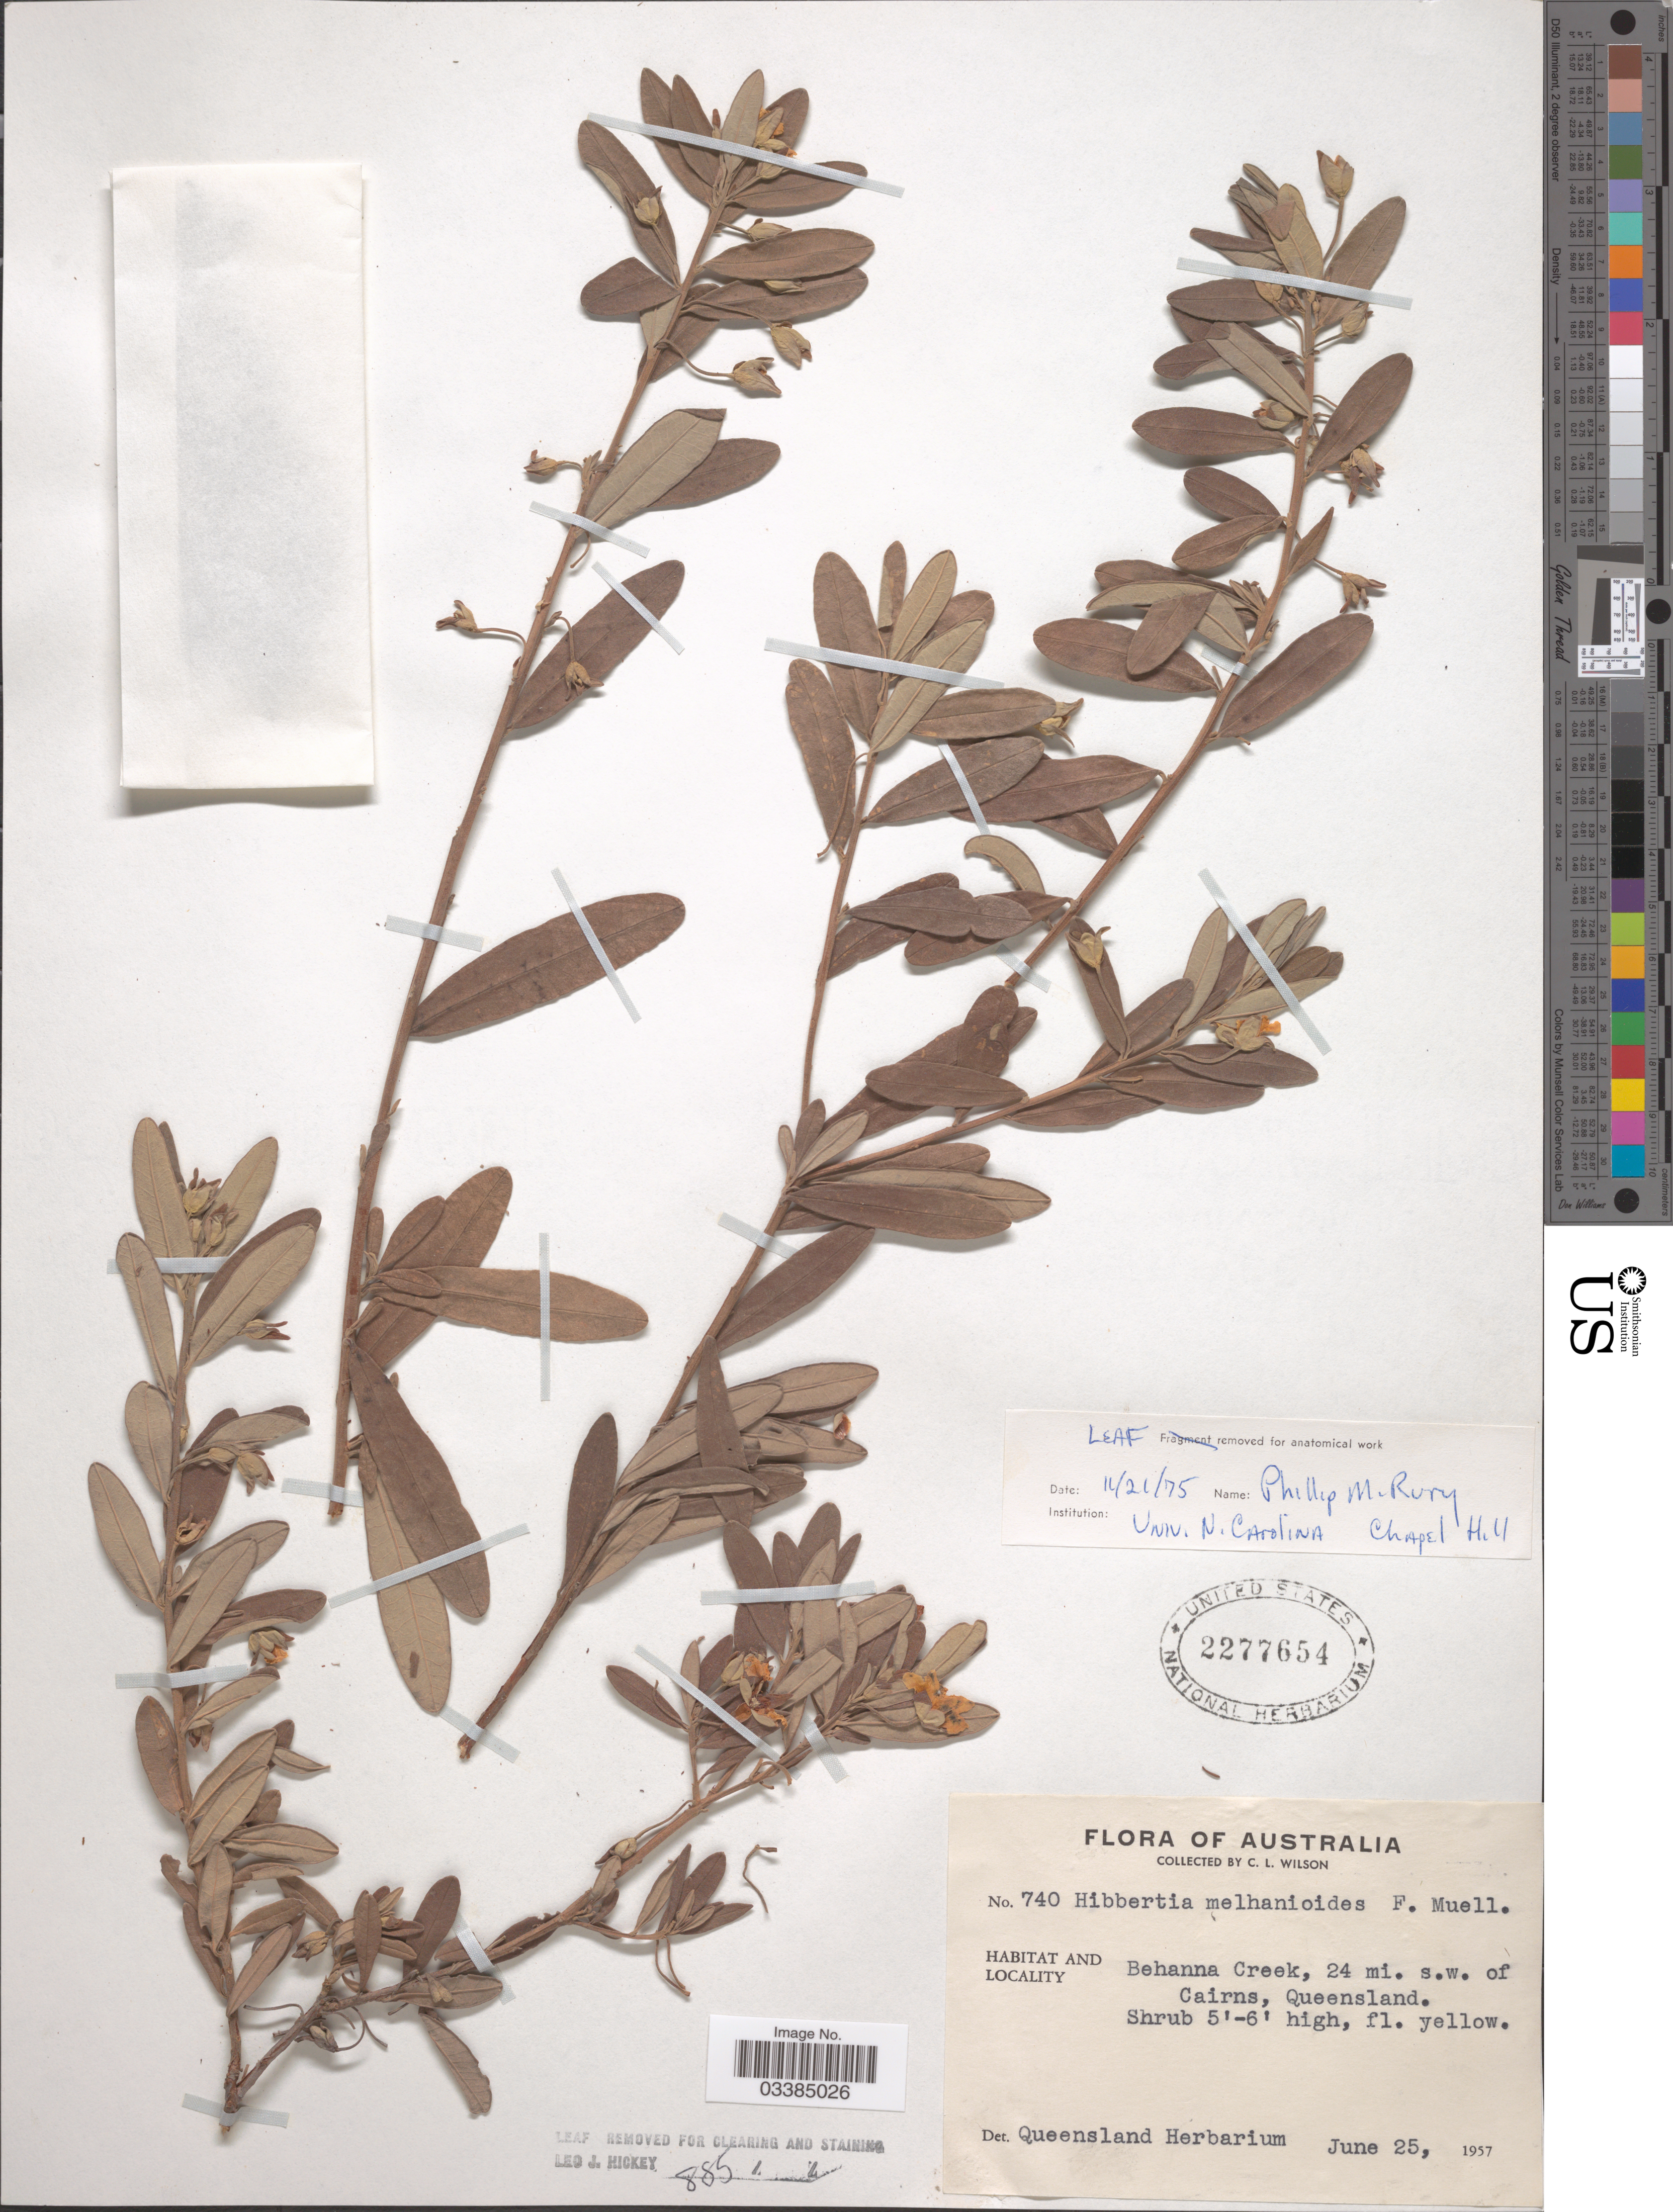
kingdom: Plantae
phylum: Tracheophyta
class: Magnoliopsida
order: Dilleniales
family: Dilleniaceae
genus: Hibbertia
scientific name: Hibbertia melhanioides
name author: F. Muell.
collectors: C. L. Wilson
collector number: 740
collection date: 1957-06-25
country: Australia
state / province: Queensland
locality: Behanna Creek, 24 mi. s.w. of Cairns.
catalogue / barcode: US 2277654